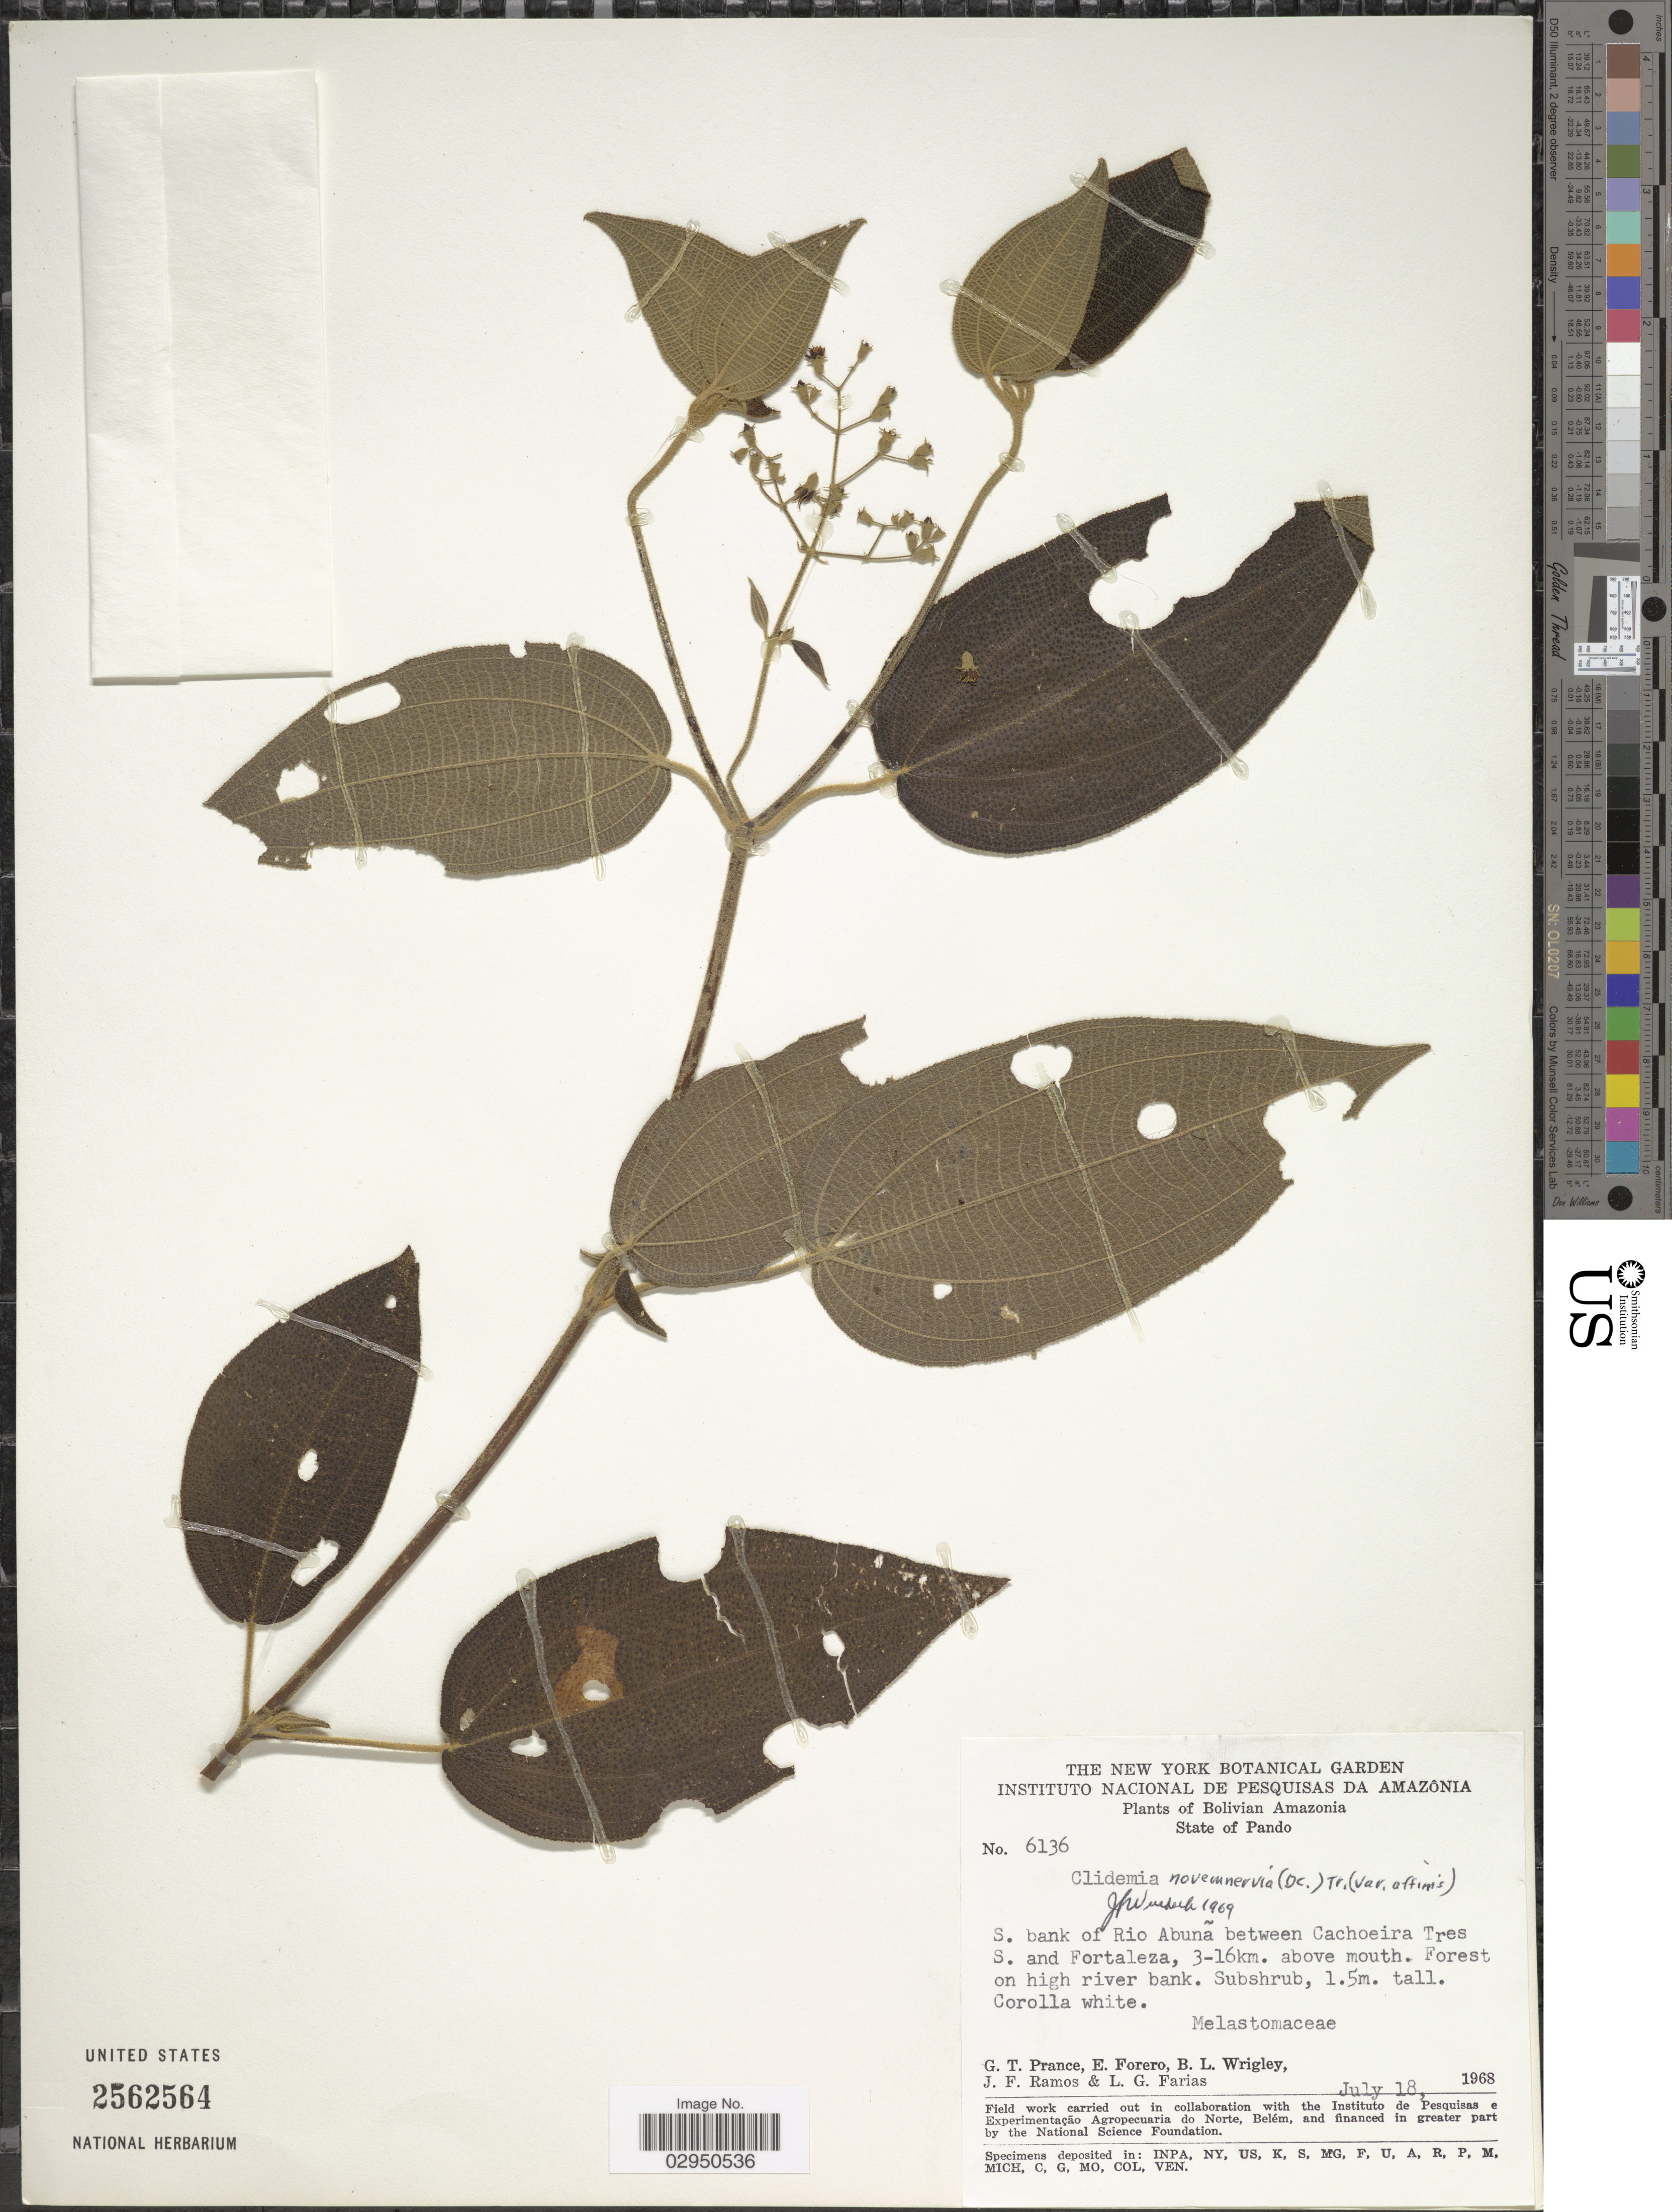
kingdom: Plantae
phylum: Tracheophyta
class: Magnoliopsida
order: Myrtales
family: Melastomataceae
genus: Clidemia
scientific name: Clidemia novemnervia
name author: (DC.) Triana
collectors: G. T. Prance, E. Forero, B. L. Wrigley, J. F. Ramos & L. G. Farias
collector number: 6136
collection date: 1968-07-18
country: Bolivia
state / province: Pando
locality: Bolivian Amazonia. S. bank of Rio Abunã between Cachoeira Tres S. and Fortaleza, 3-16km. above mouth.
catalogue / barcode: US 2562564